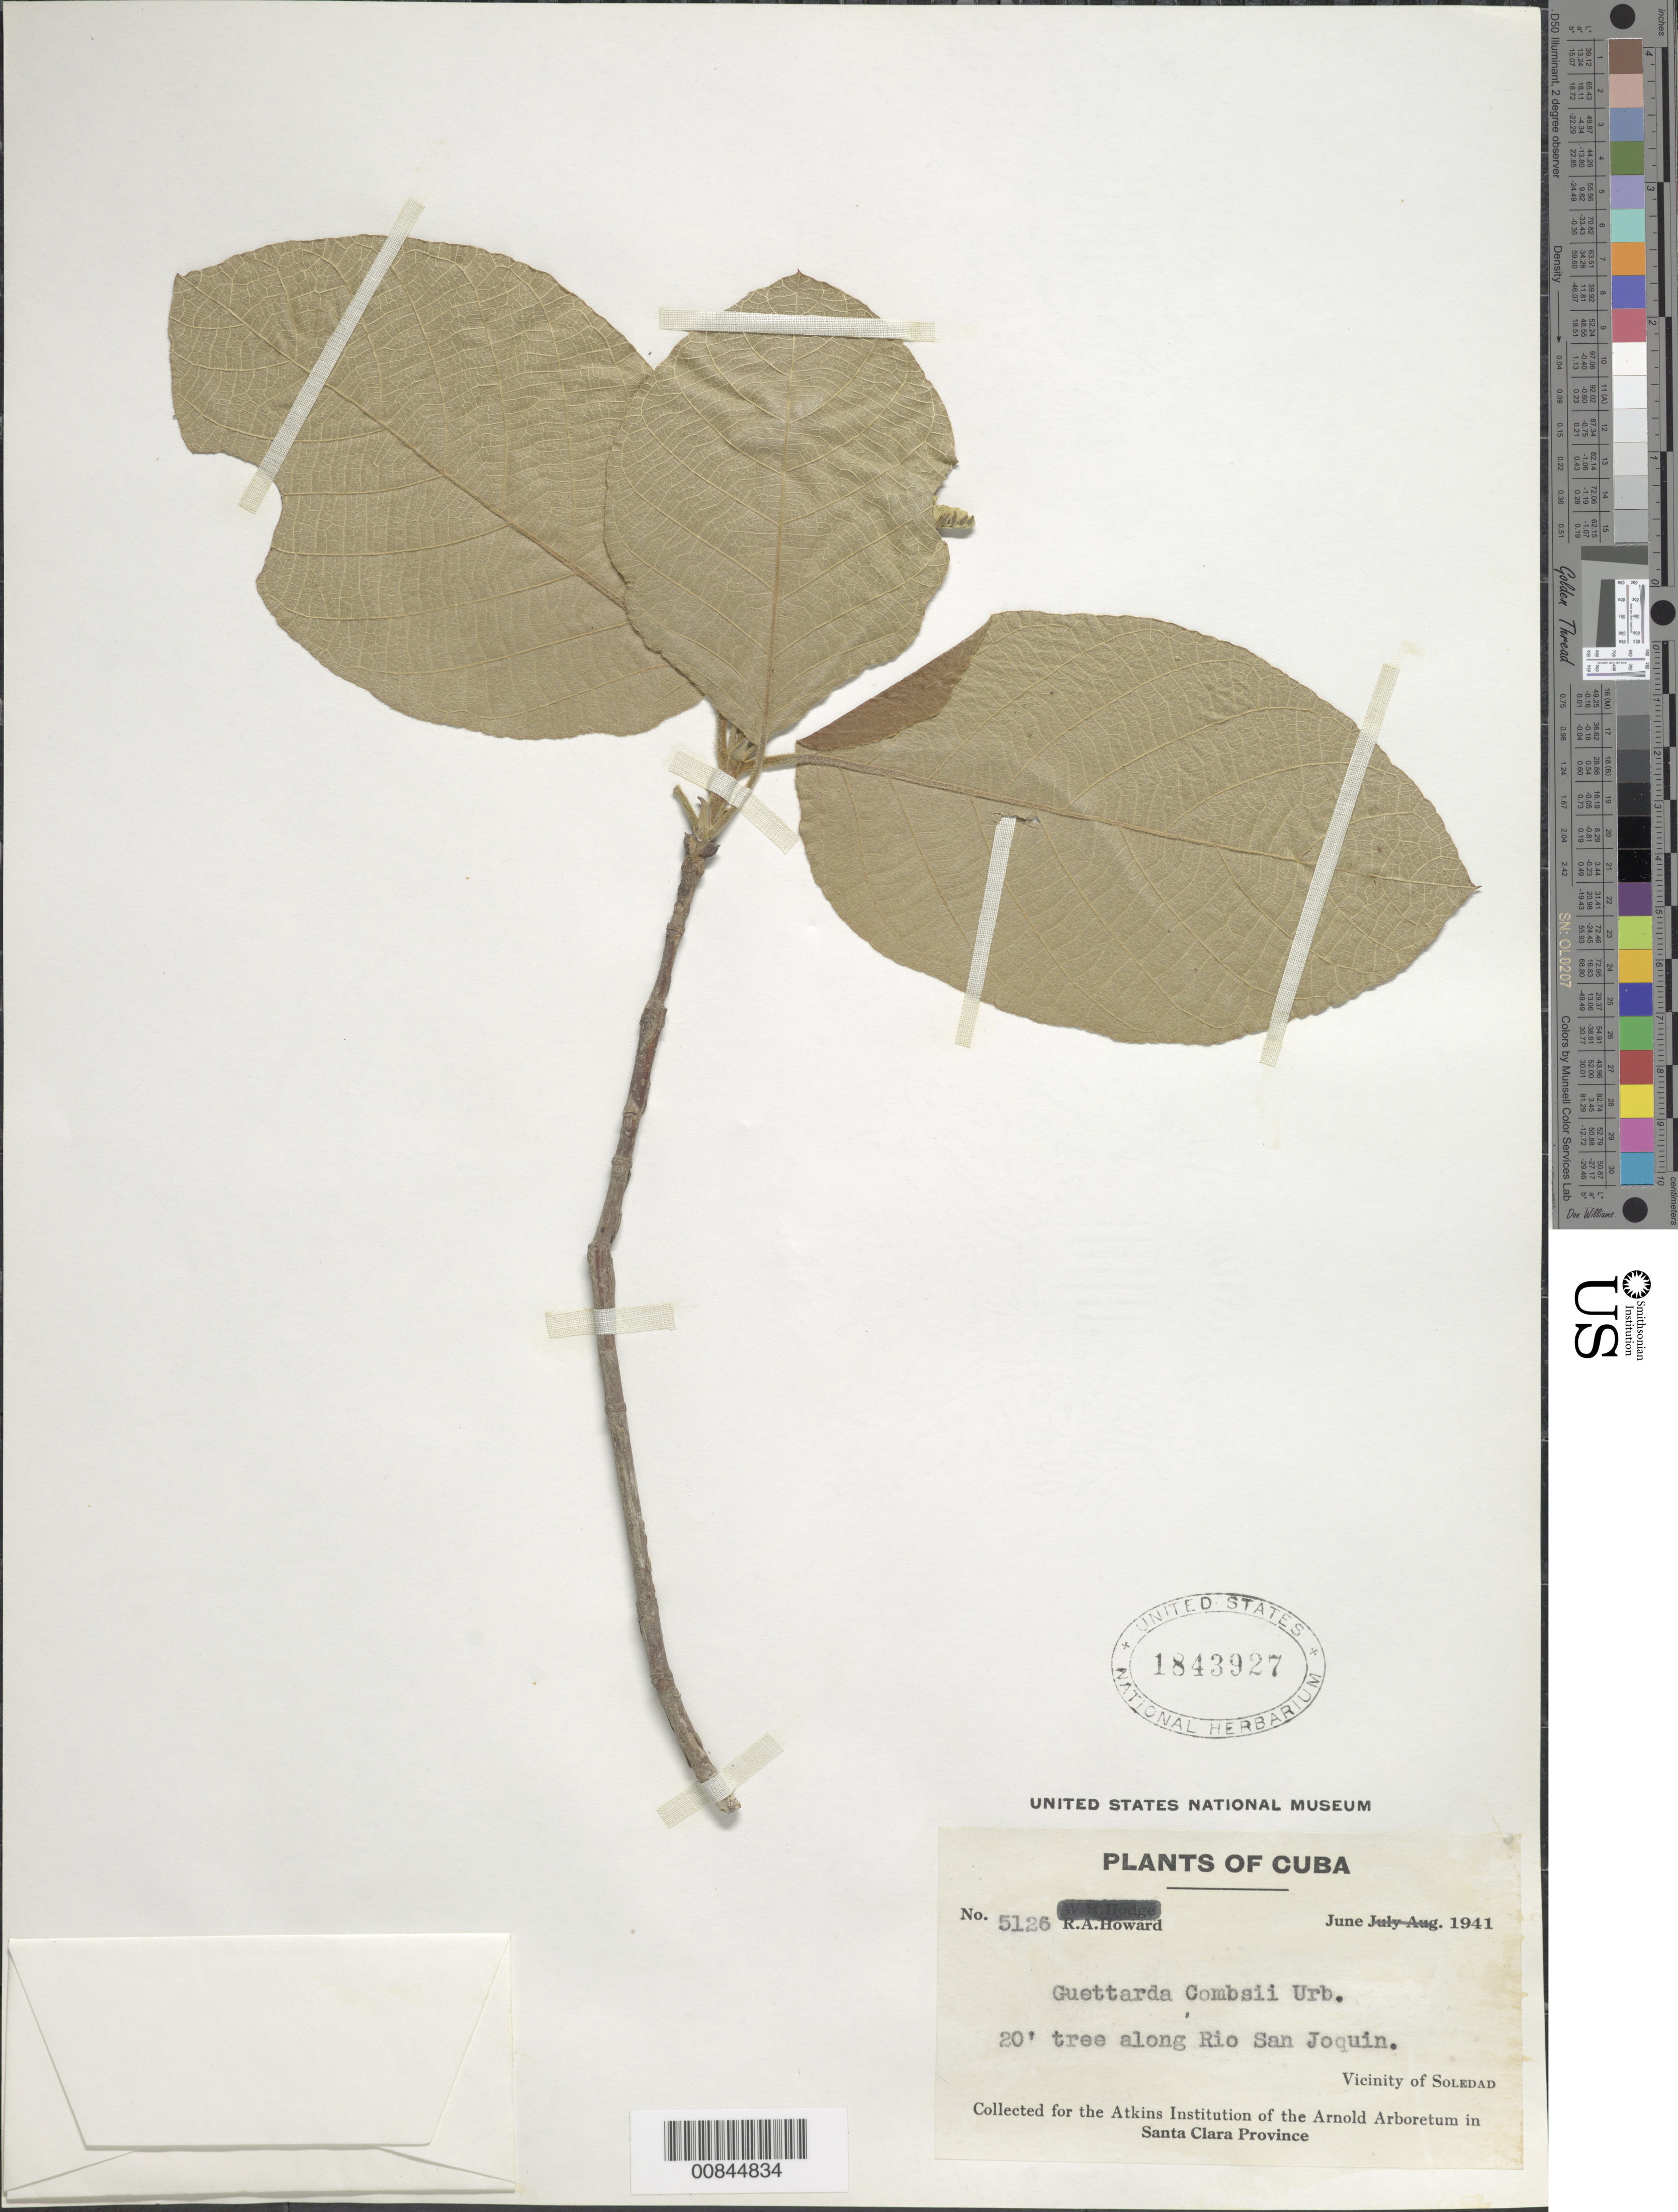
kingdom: Plantae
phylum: Tracheophyta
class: Magnoliopsida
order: Gentianales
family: Rubiaceae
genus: Guettarda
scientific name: Guettarda combsii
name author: Urb.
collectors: R. A. Howard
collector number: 5126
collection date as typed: Jun 1941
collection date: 1941-06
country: Cuba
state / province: Las Villas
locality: Along Rio San Joquin. Vicinity of Soledad.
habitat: Along river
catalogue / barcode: US 1843927